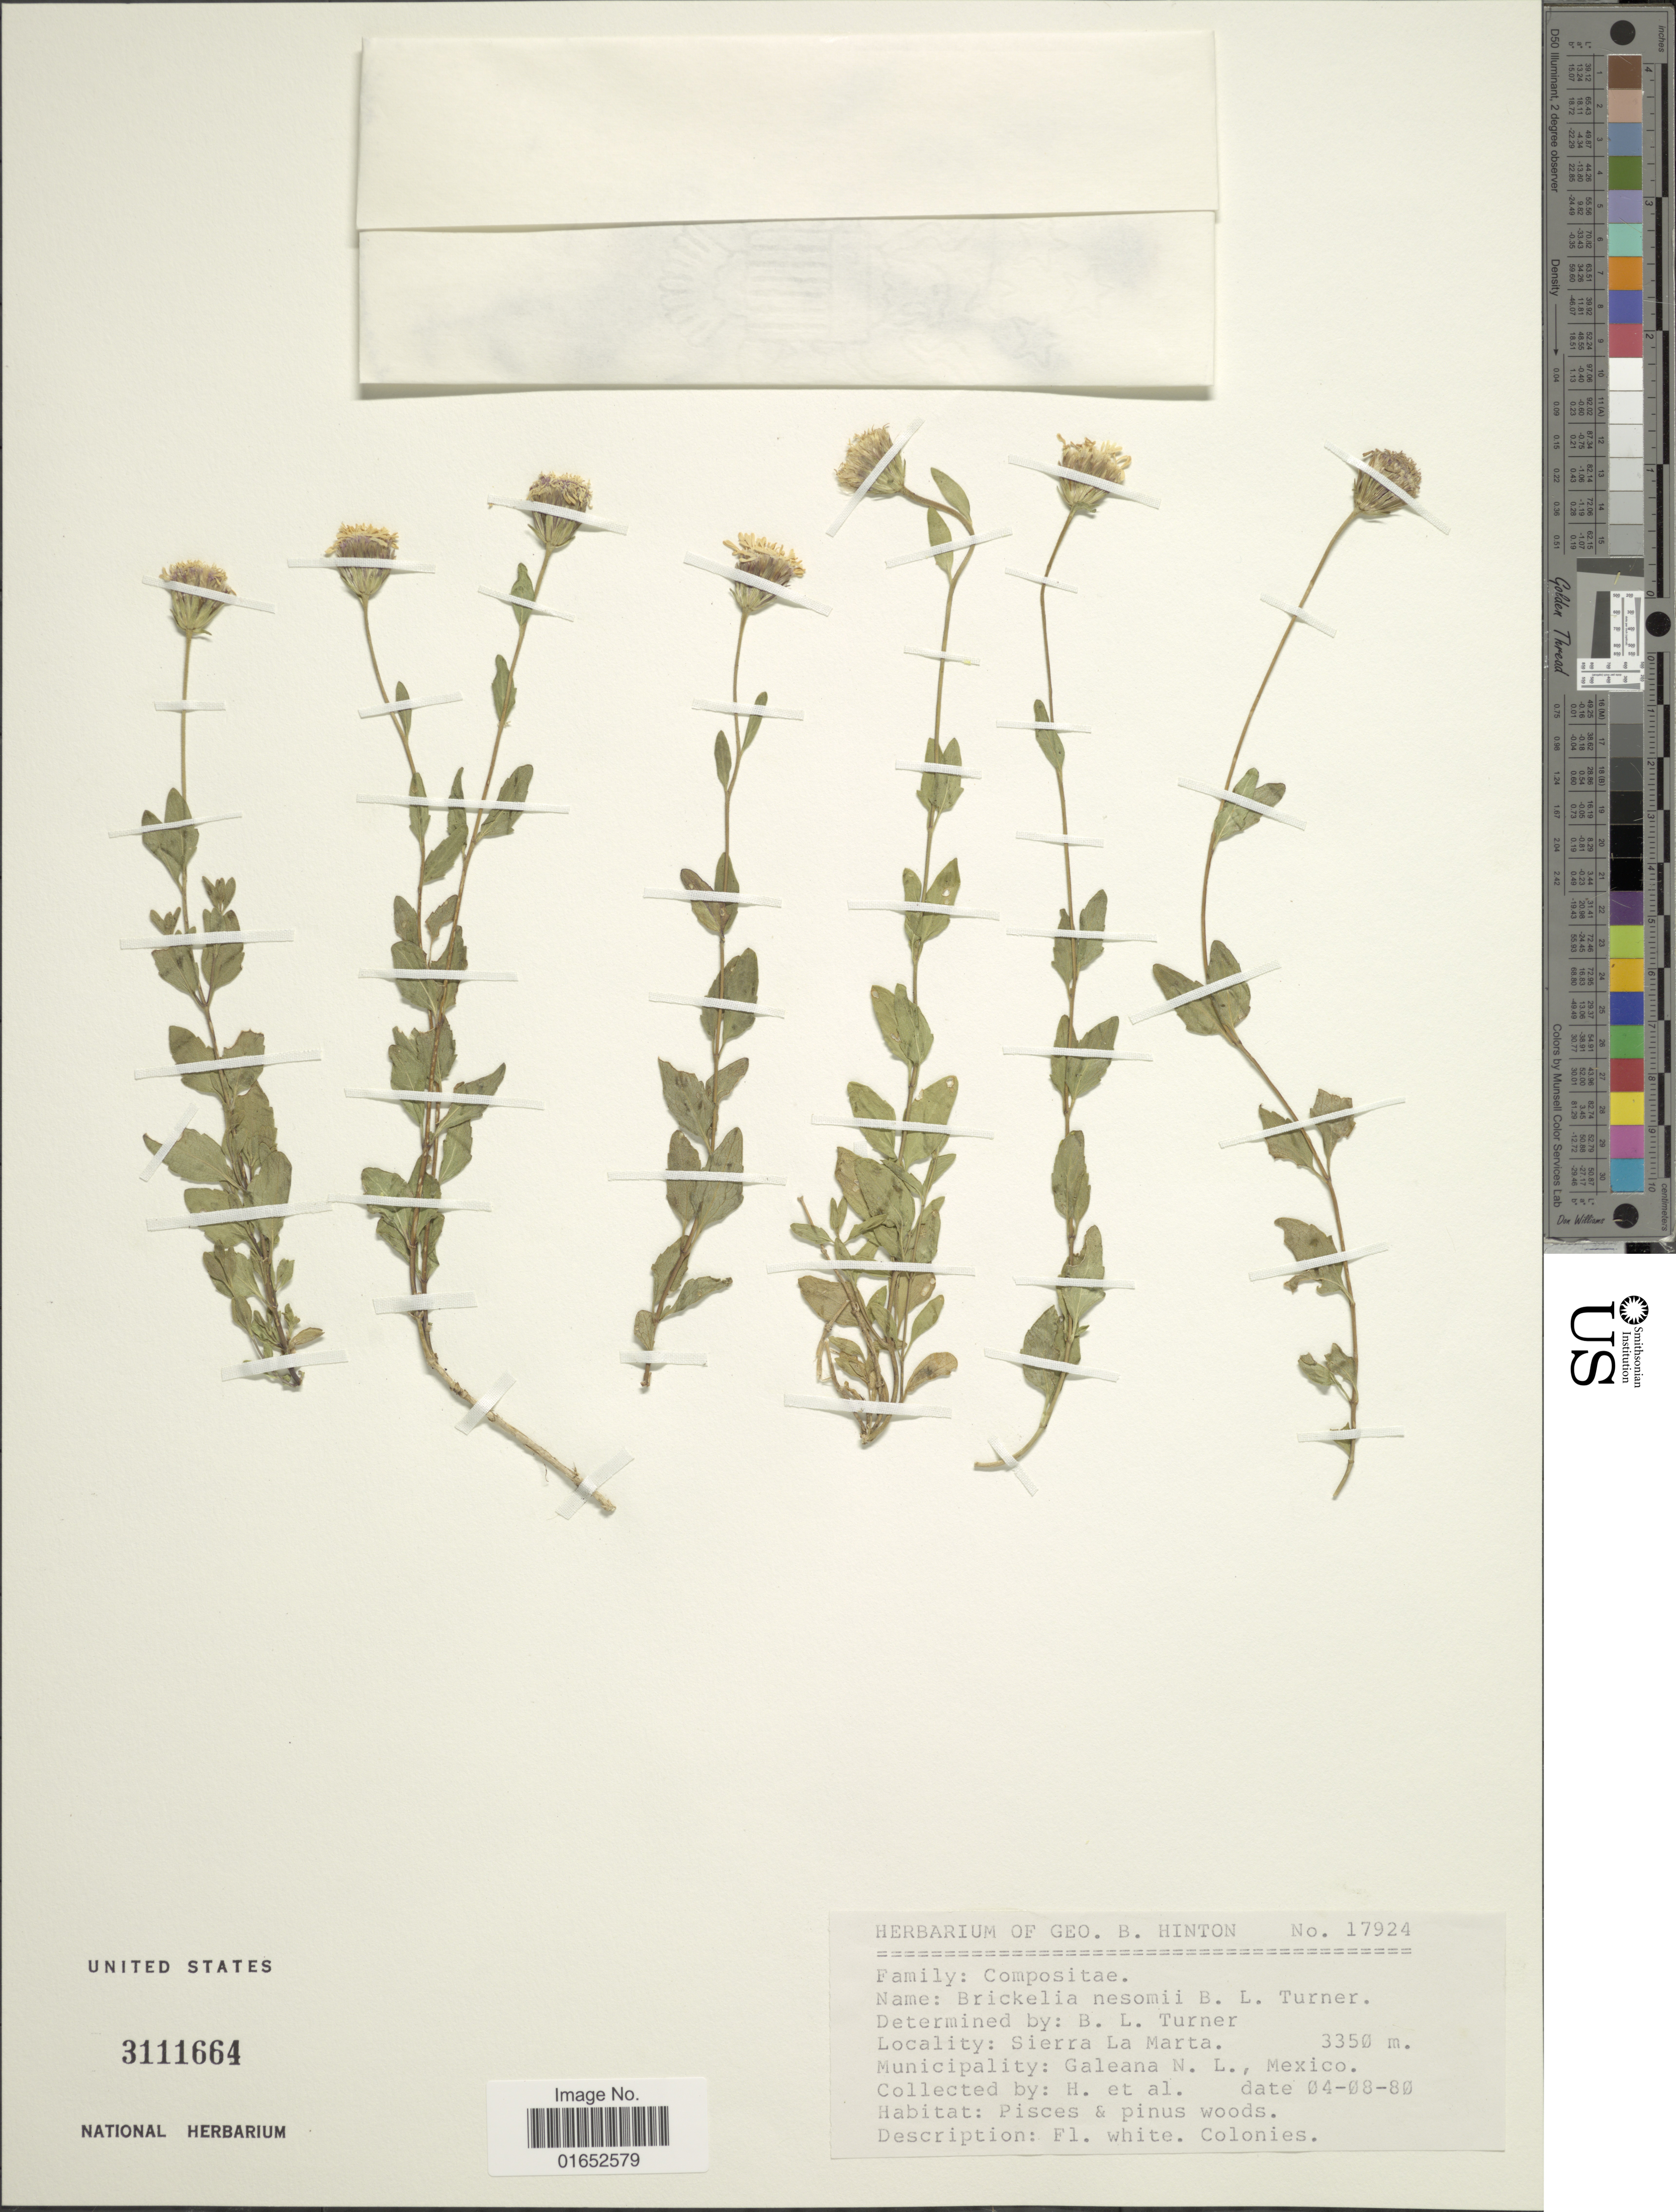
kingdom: Plantae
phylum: Tracheophyta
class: Magnoliopsida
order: Asterales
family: Asteraceae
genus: Phanerostylis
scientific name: Phanerostylis nesomii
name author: (B.L. Turner) R.M. King & H. Rob.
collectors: G. B. Hinton & et al.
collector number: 17924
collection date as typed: Transcribed d/m/y: 4/8/80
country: Mexico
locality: Sierra La Marta, Municipality: Galeana N.L.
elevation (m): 3350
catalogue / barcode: US 3111664